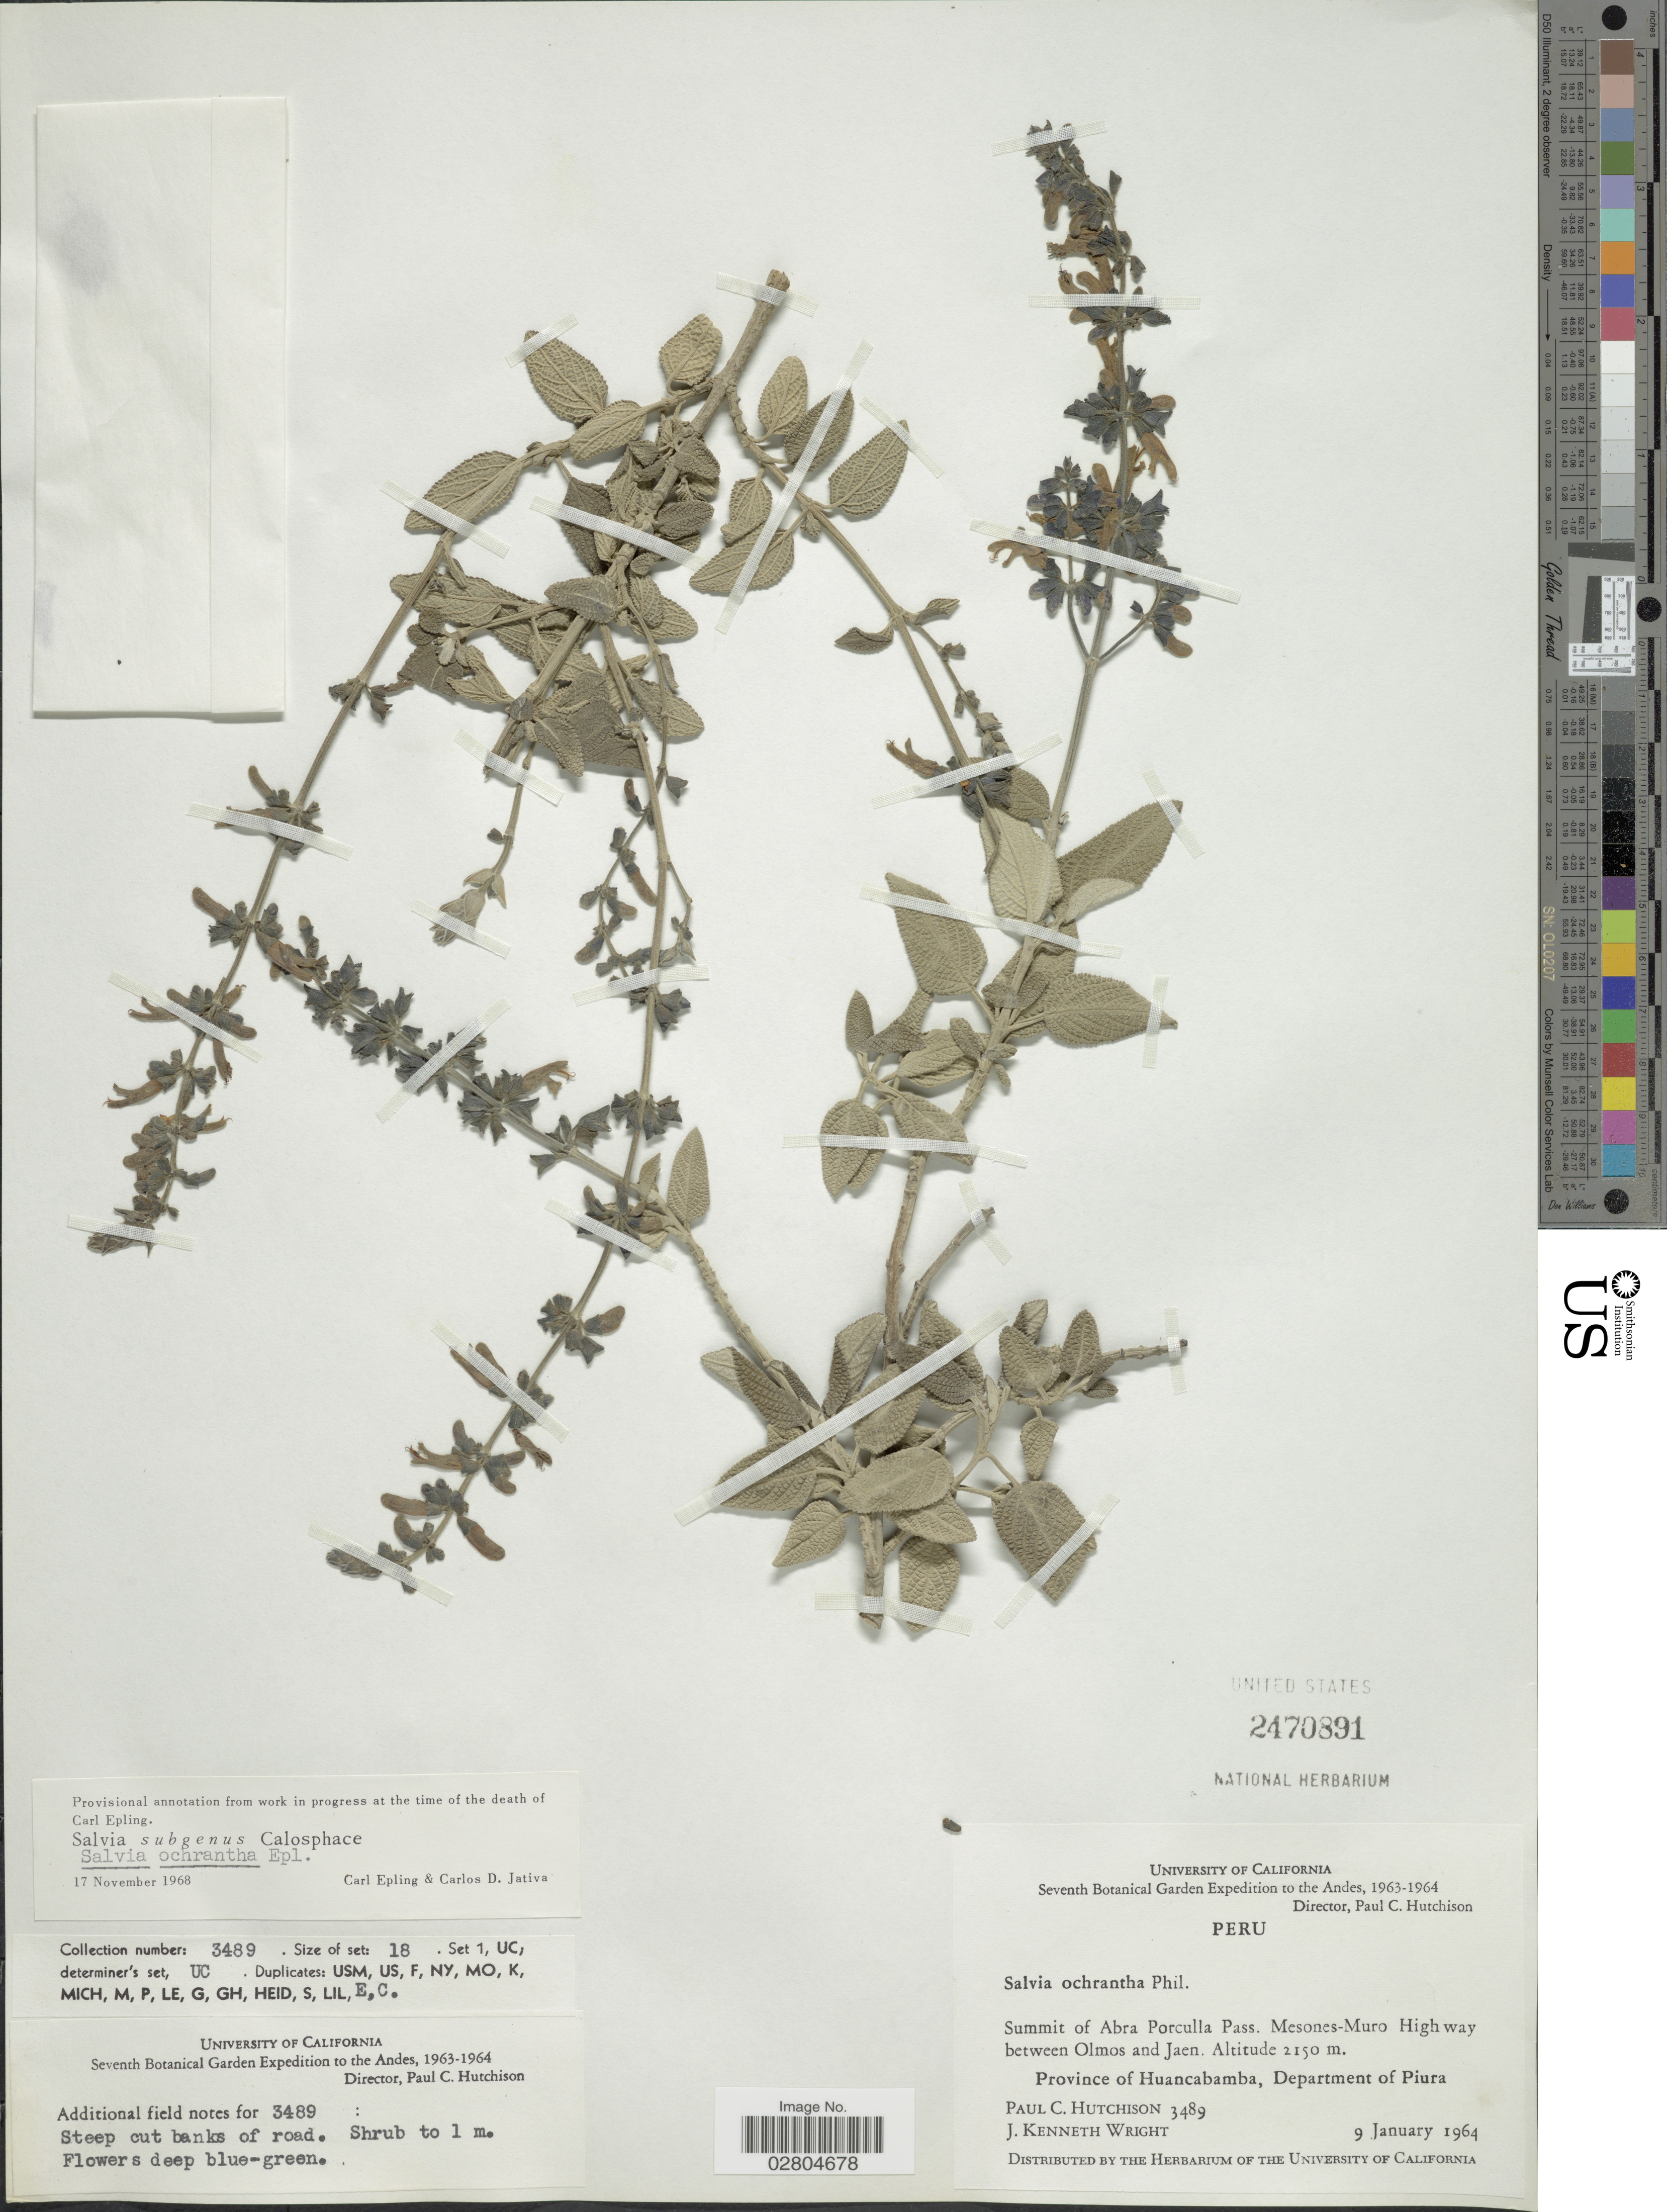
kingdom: Plantae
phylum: Tracheophyta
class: Magnoliopsida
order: Lamiales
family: Lamiaceae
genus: Salvia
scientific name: Salvia ochrantha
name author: Epling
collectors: P. C. Hutchison & J. K. Wright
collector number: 3489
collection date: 1964-01-09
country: Peru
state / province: Piura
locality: Andes. Summit of Abra Porculla Pass. Mesones-Muro Highway between Olmos and Jaen. Province of Huancabamba, Department of Piura.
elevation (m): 2150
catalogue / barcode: US 2470891